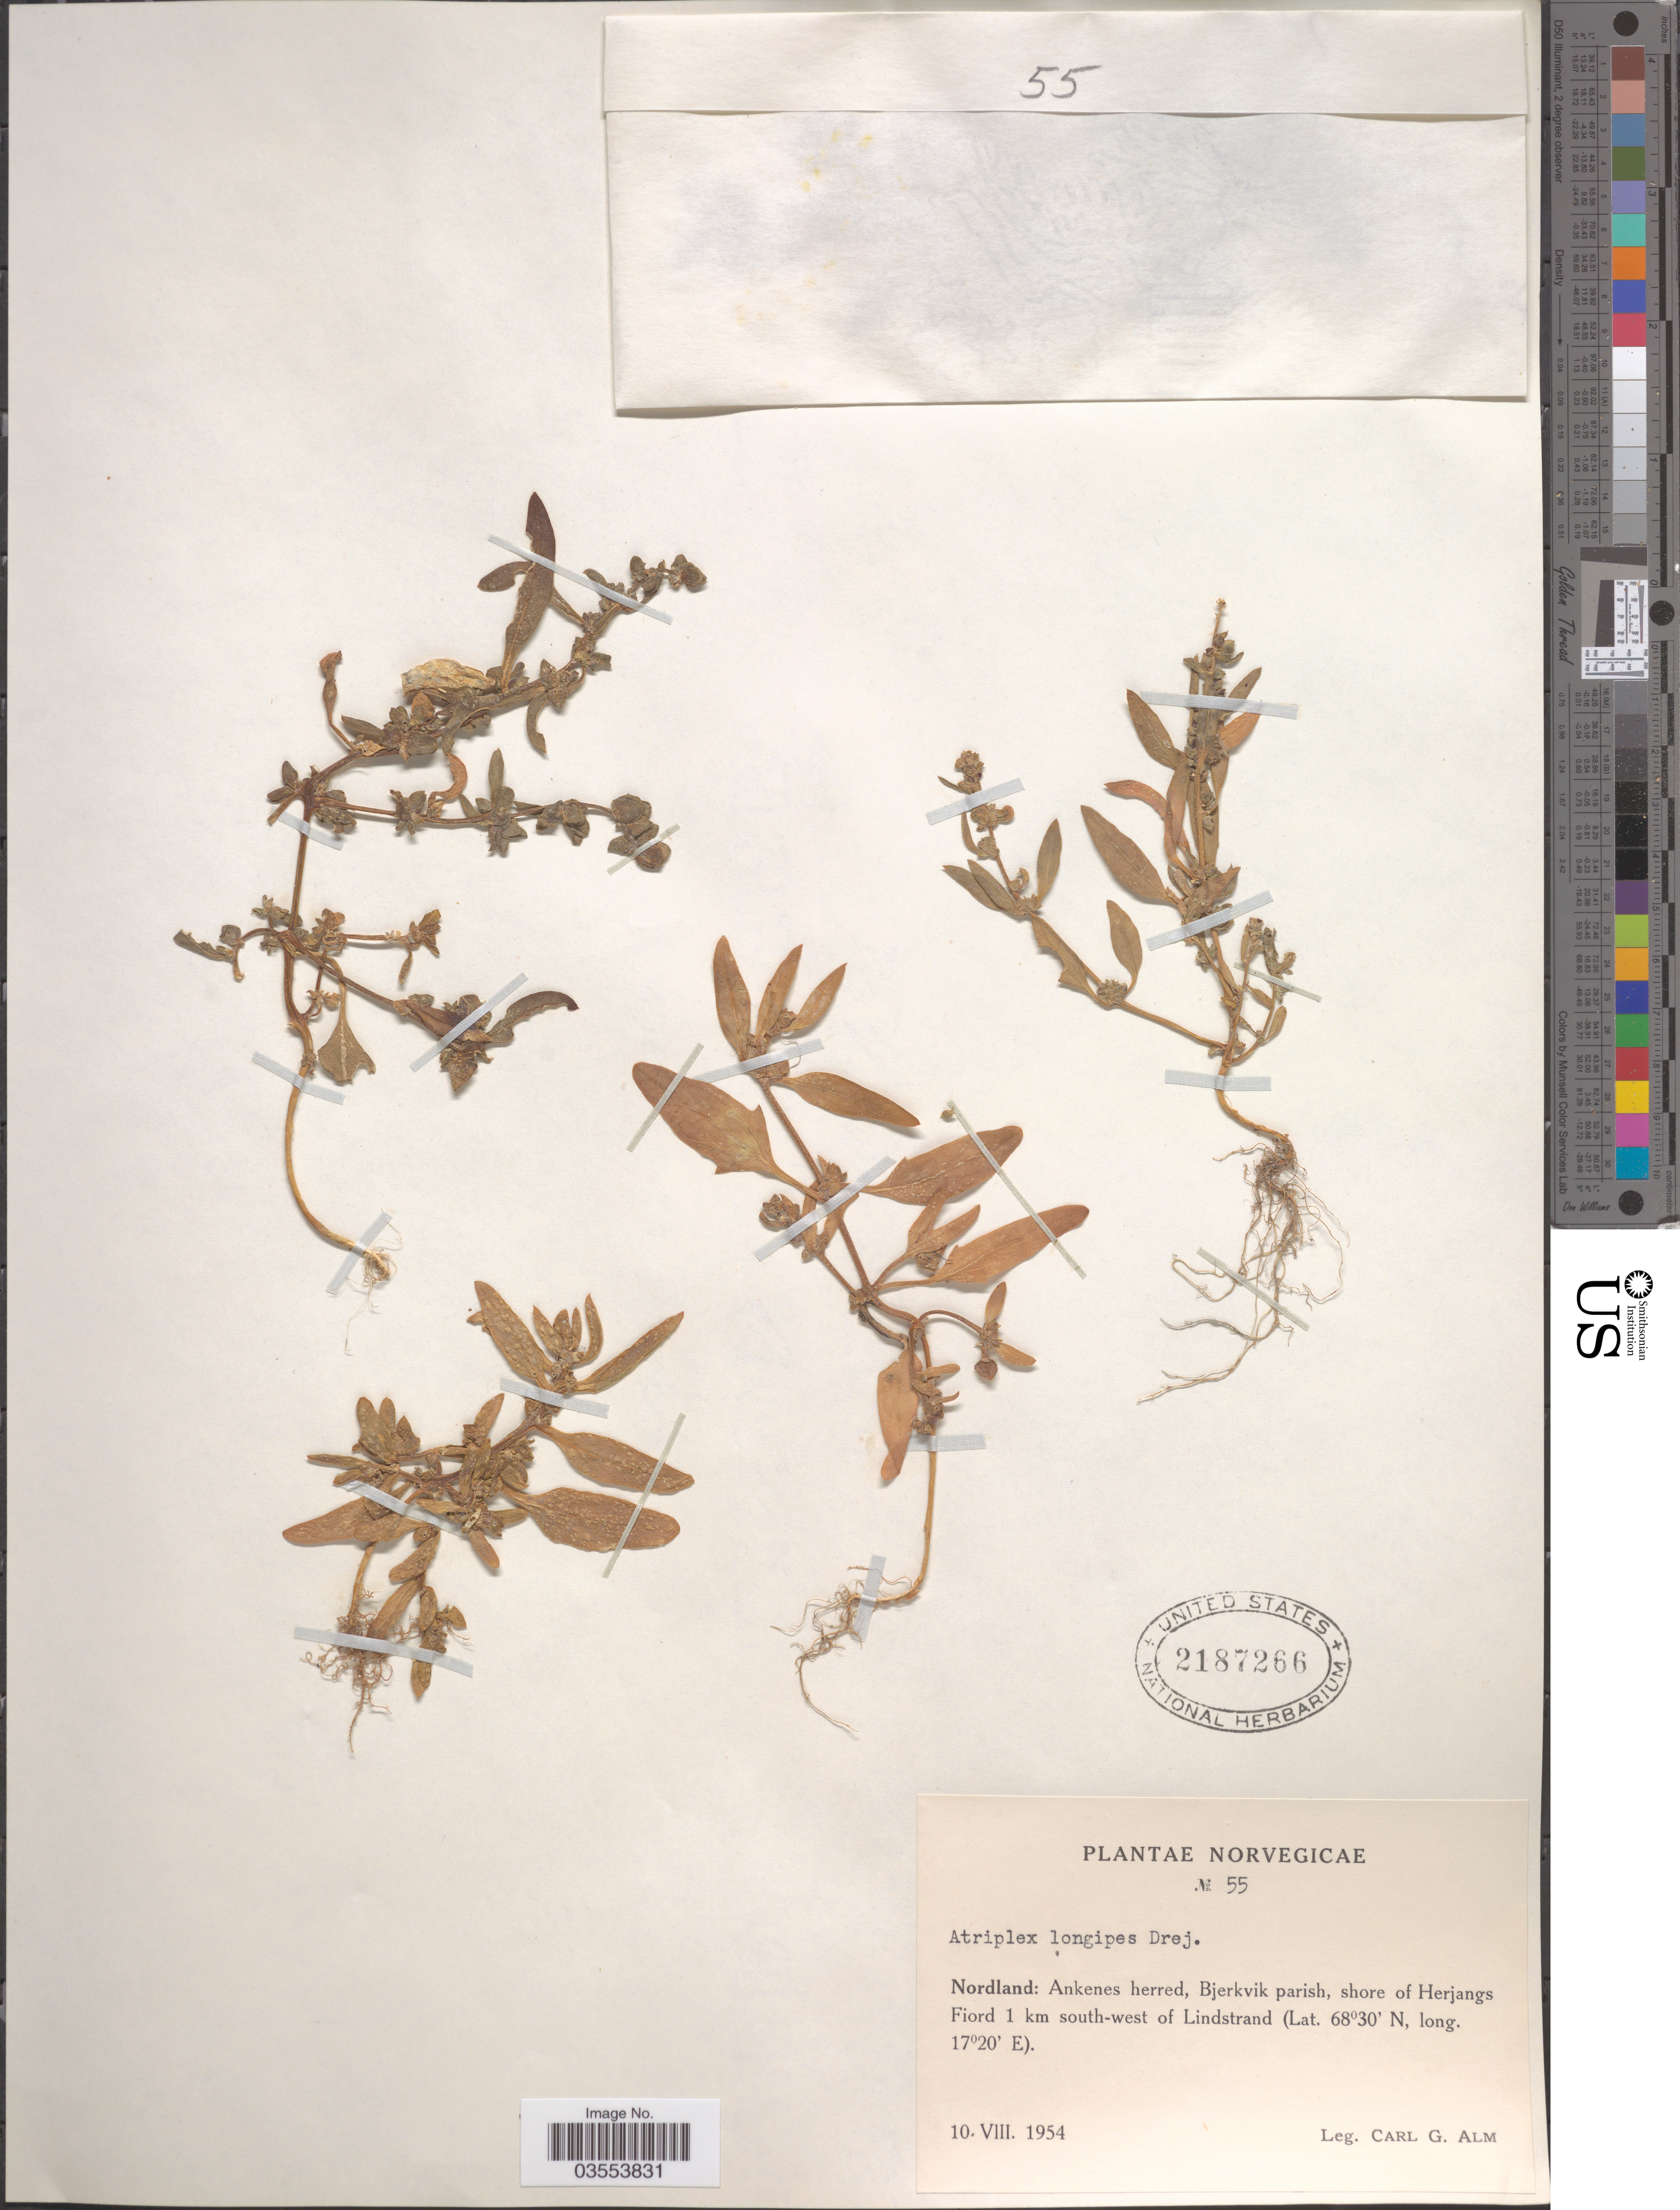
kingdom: Plantae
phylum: Tracheophyta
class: Magnoliopsida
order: Caryophyllales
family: Amaranthaceae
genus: Atriplex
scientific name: Atriplex longipes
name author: Drejer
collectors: C. G. Alm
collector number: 55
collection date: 1954-08-10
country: Norway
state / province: Nordland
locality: Norvegicae. Ankenes herred, Bjerkvik parish, shore of Herjangs Fiord 1 km south-west of Lindstrand.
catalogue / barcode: US 2187266